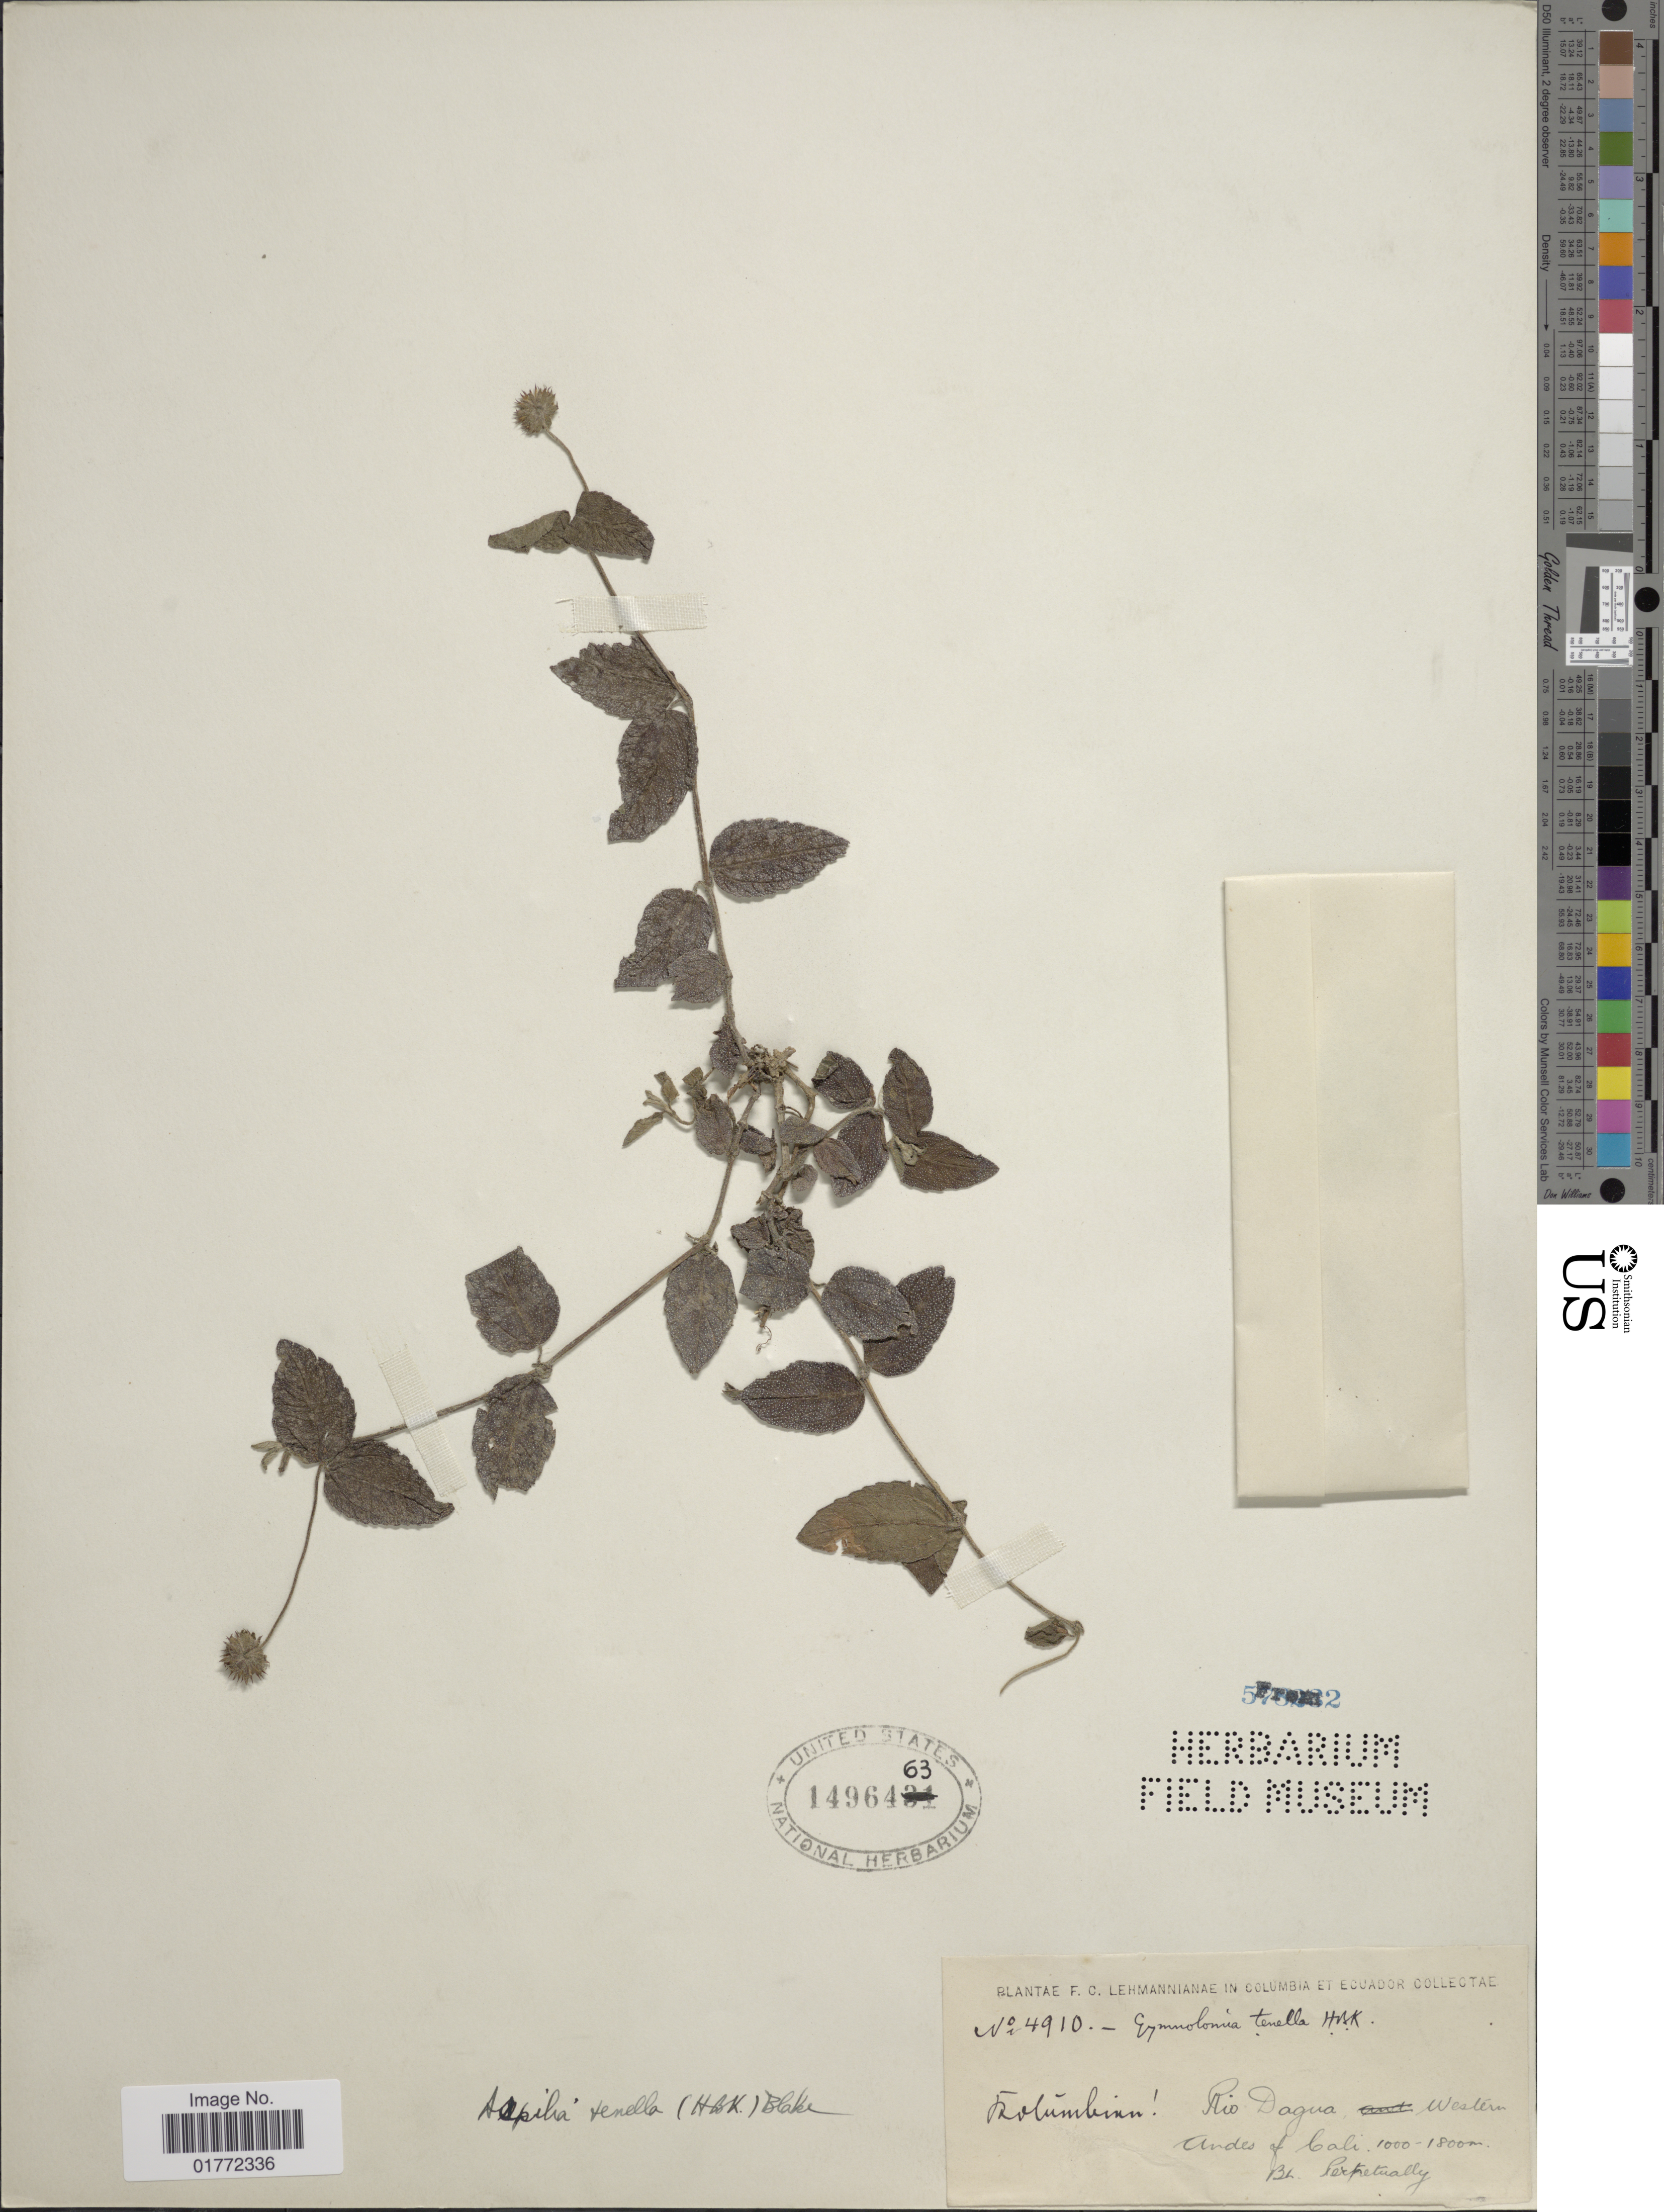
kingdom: Plantae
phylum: Tracheophyta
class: Magnoliopsida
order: Asterales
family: Asteraceae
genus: Eleutheranthera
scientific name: Eleutheranthera tenella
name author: (Kunth) H. Rob.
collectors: F. C. Lehmann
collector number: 4910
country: Colombia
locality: Rio Dagua, Western Andes of Cali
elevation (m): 1000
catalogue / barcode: US 1496463